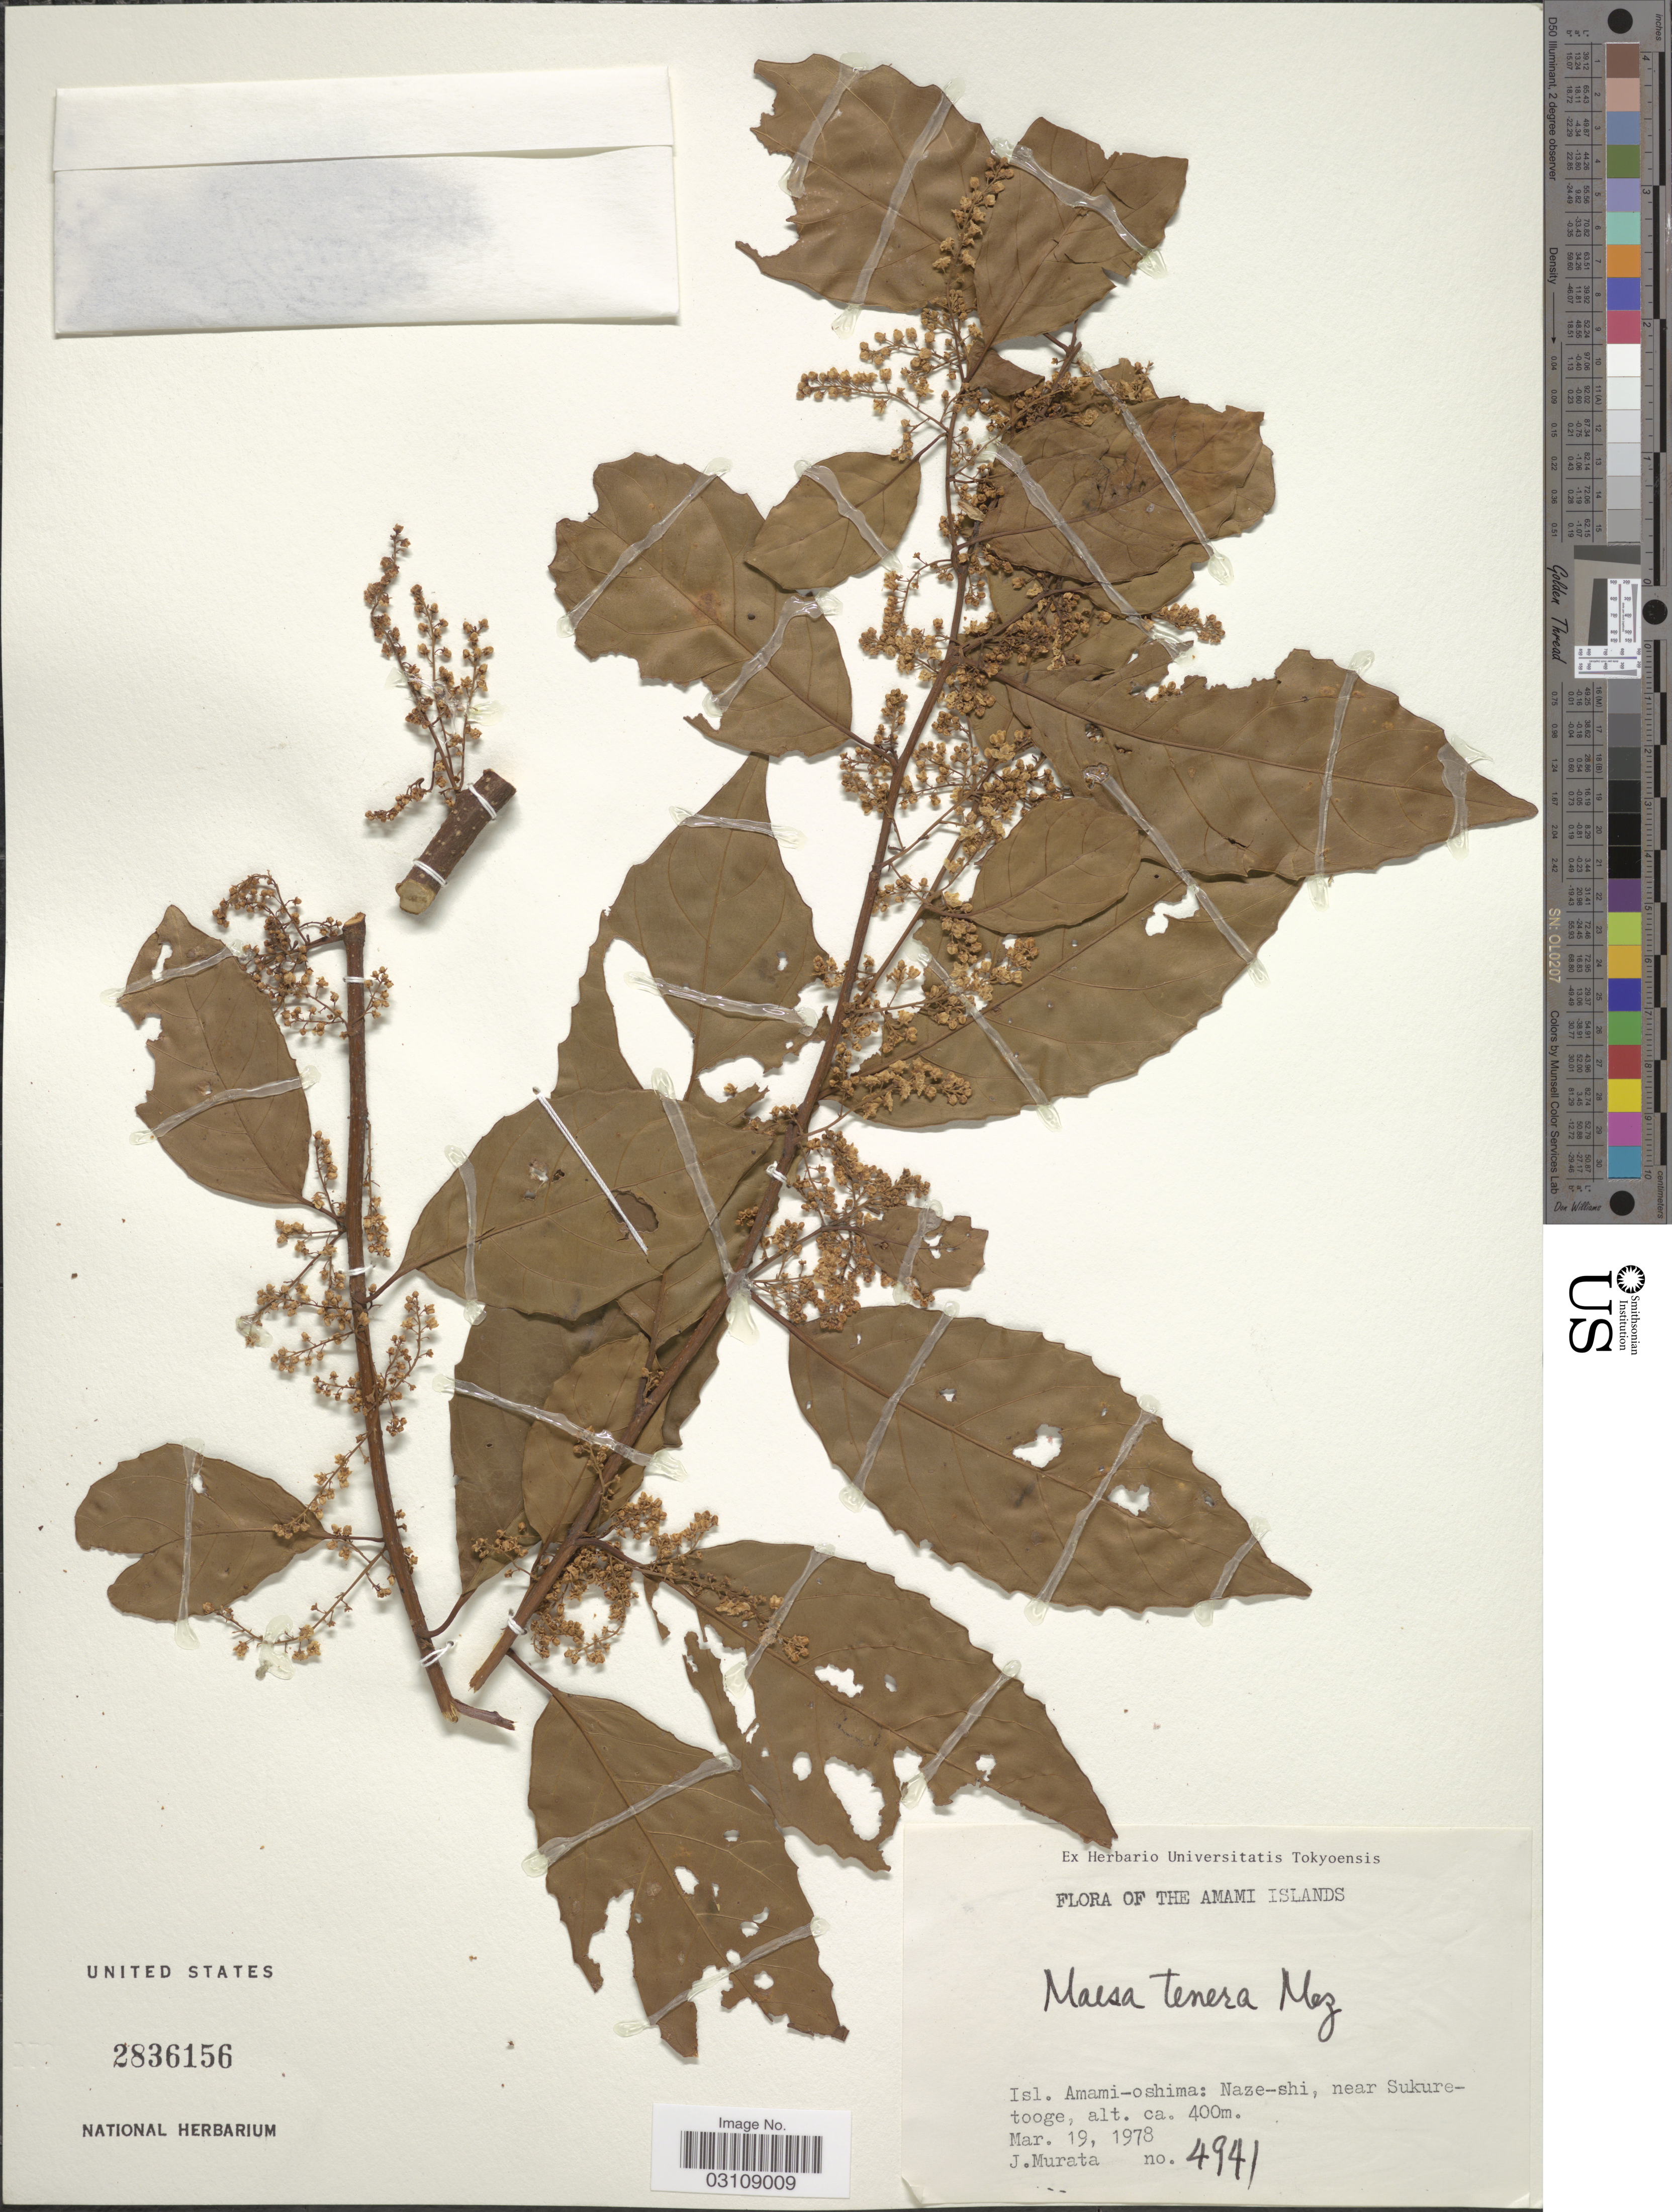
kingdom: Plantae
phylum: Tracheophyta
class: Magnoliopsida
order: Ericales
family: Primulaceae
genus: Maesa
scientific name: Maesa tenera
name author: Mez in Engl.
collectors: J. Murata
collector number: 4941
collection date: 1978-03-19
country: Japan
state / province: Okinawa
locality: The Amami Islands, Isl. Amami-oshima: Naze-shi, near Sukure-tooge.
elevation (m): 400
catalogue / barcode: US 2836156